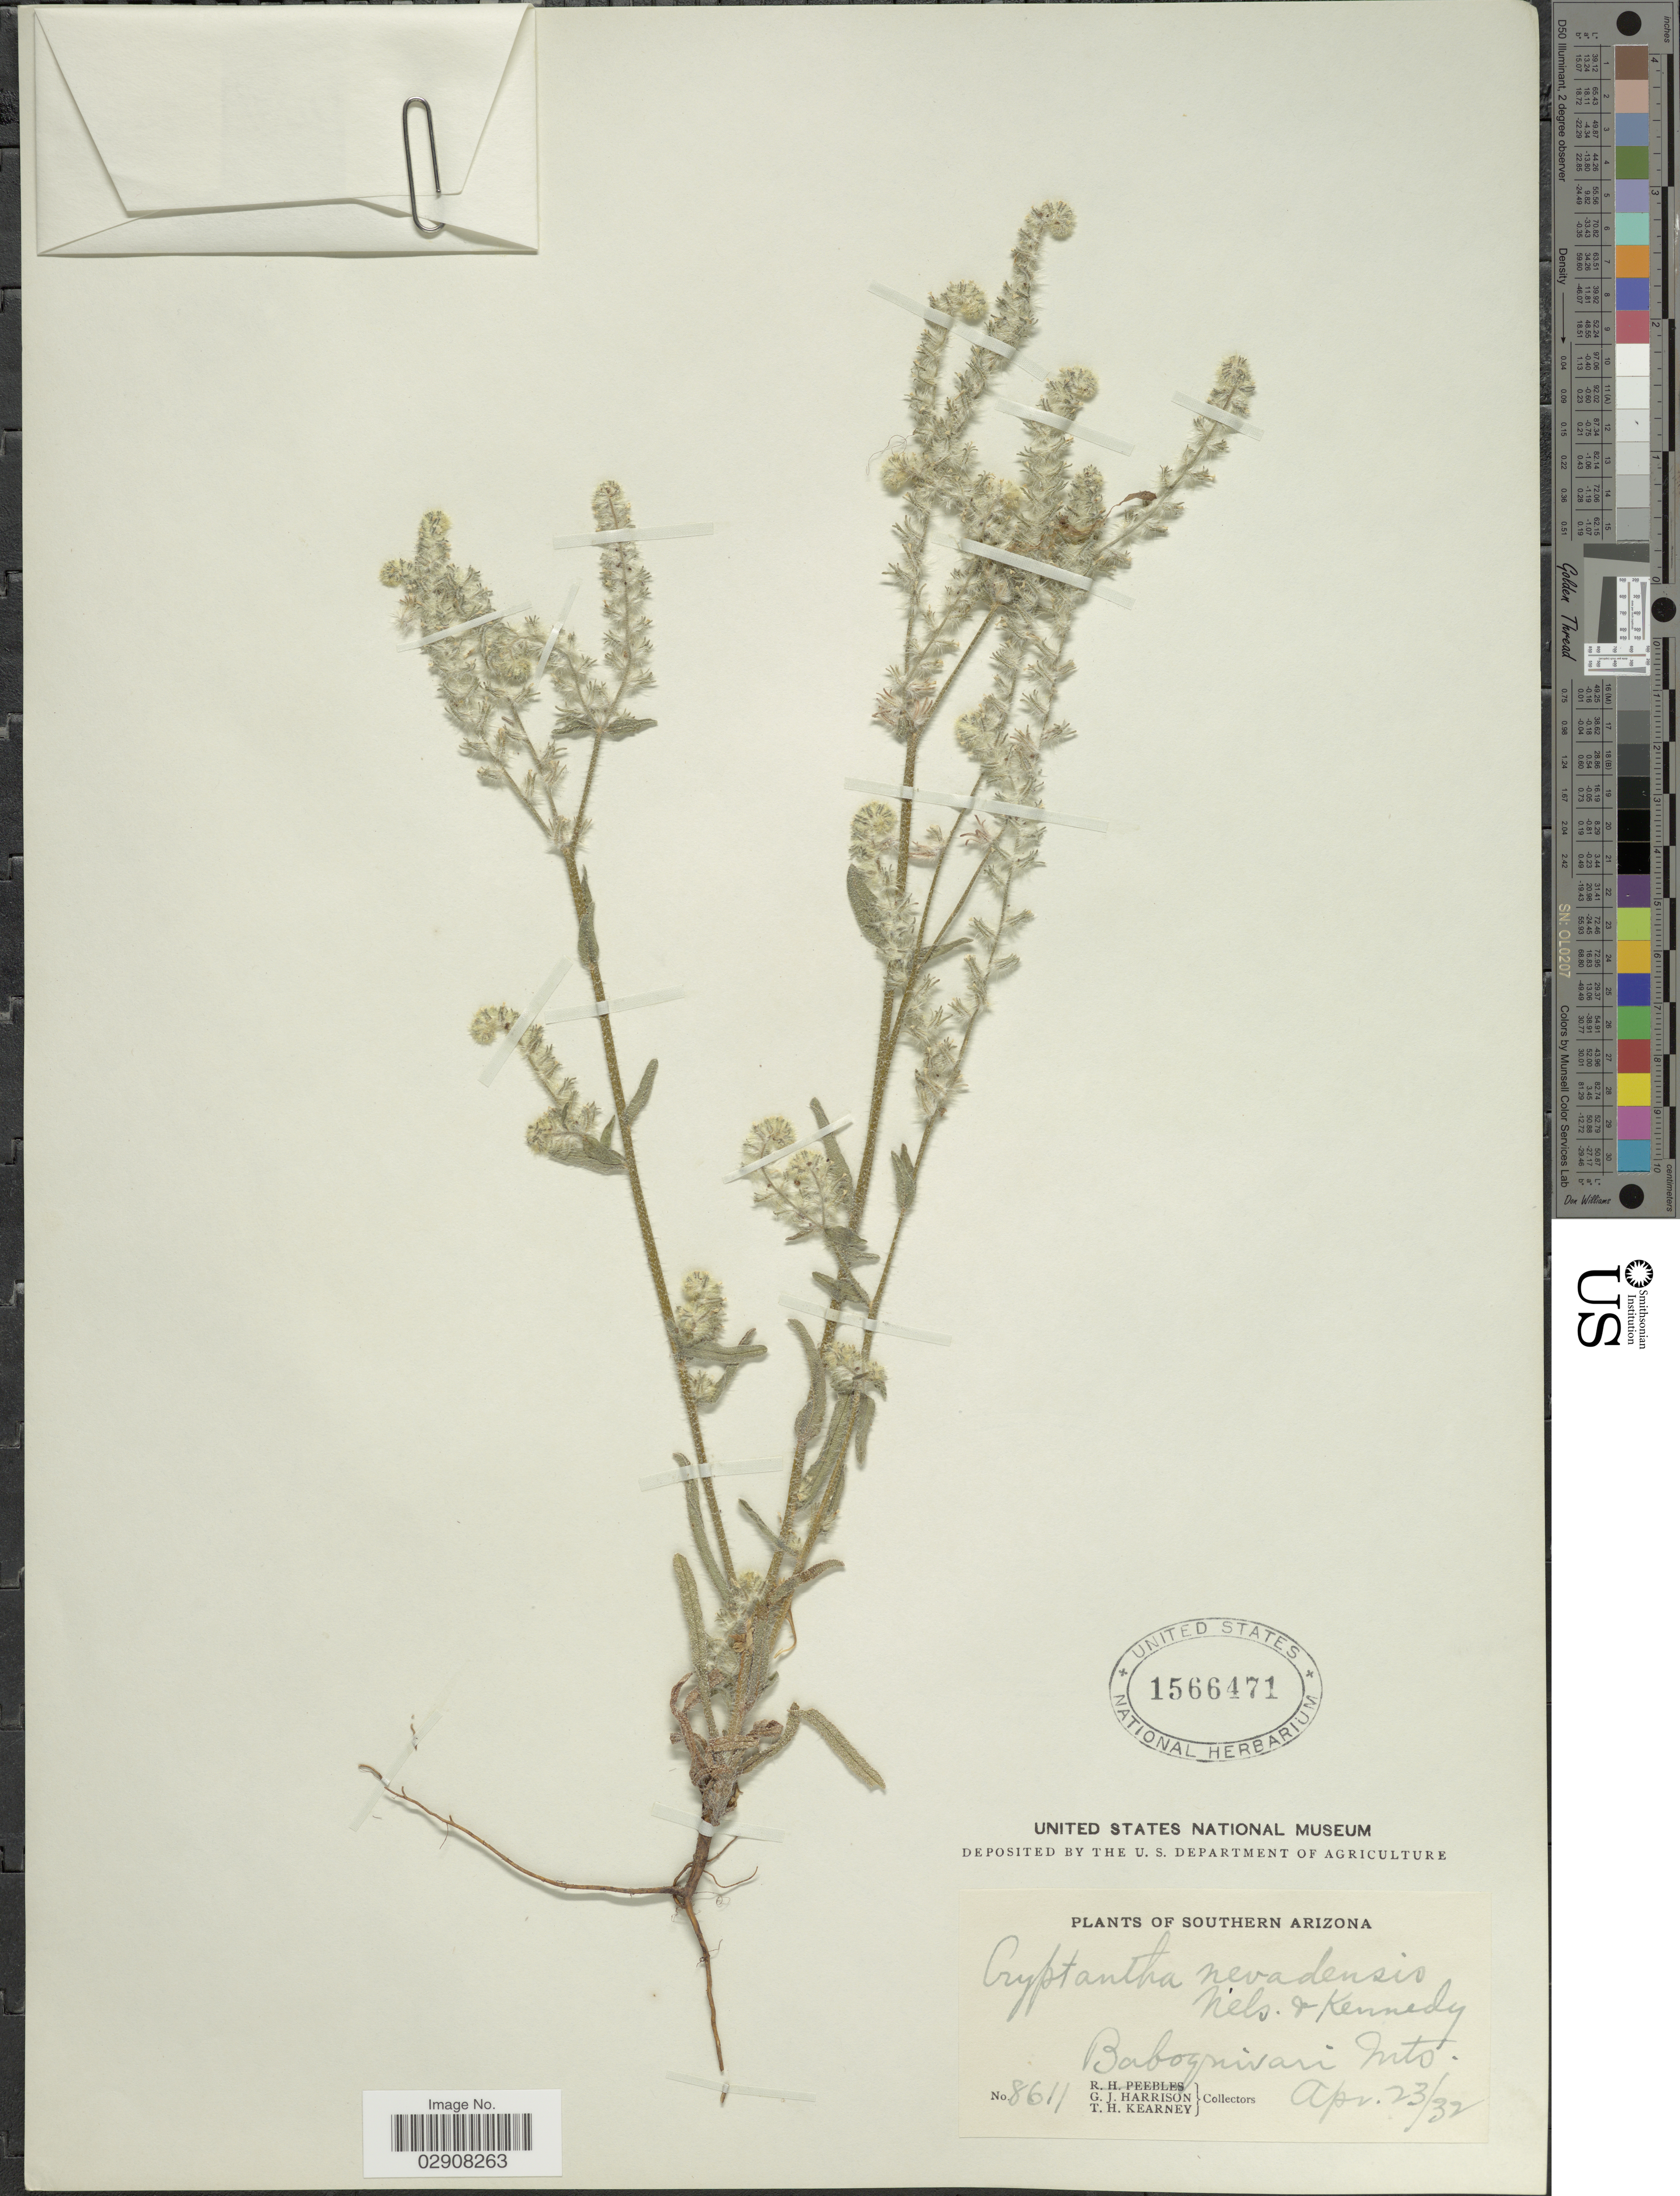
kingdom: Plantae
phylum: Tracheophyta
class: Magnoliopsida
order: Boraginales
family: Boraginaceae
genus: Cryptantha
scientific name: Cryptantha nevadensis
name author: A. Nelson & P.B. Kenn.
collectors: G. J. Harrison & T. H. Kearney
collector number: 8611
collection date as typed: Transcribed d/m/y: 23/4/32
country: United States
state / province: Arizona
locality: Southern Arizona. Baboquivari Mts.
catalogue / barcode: US 1566471